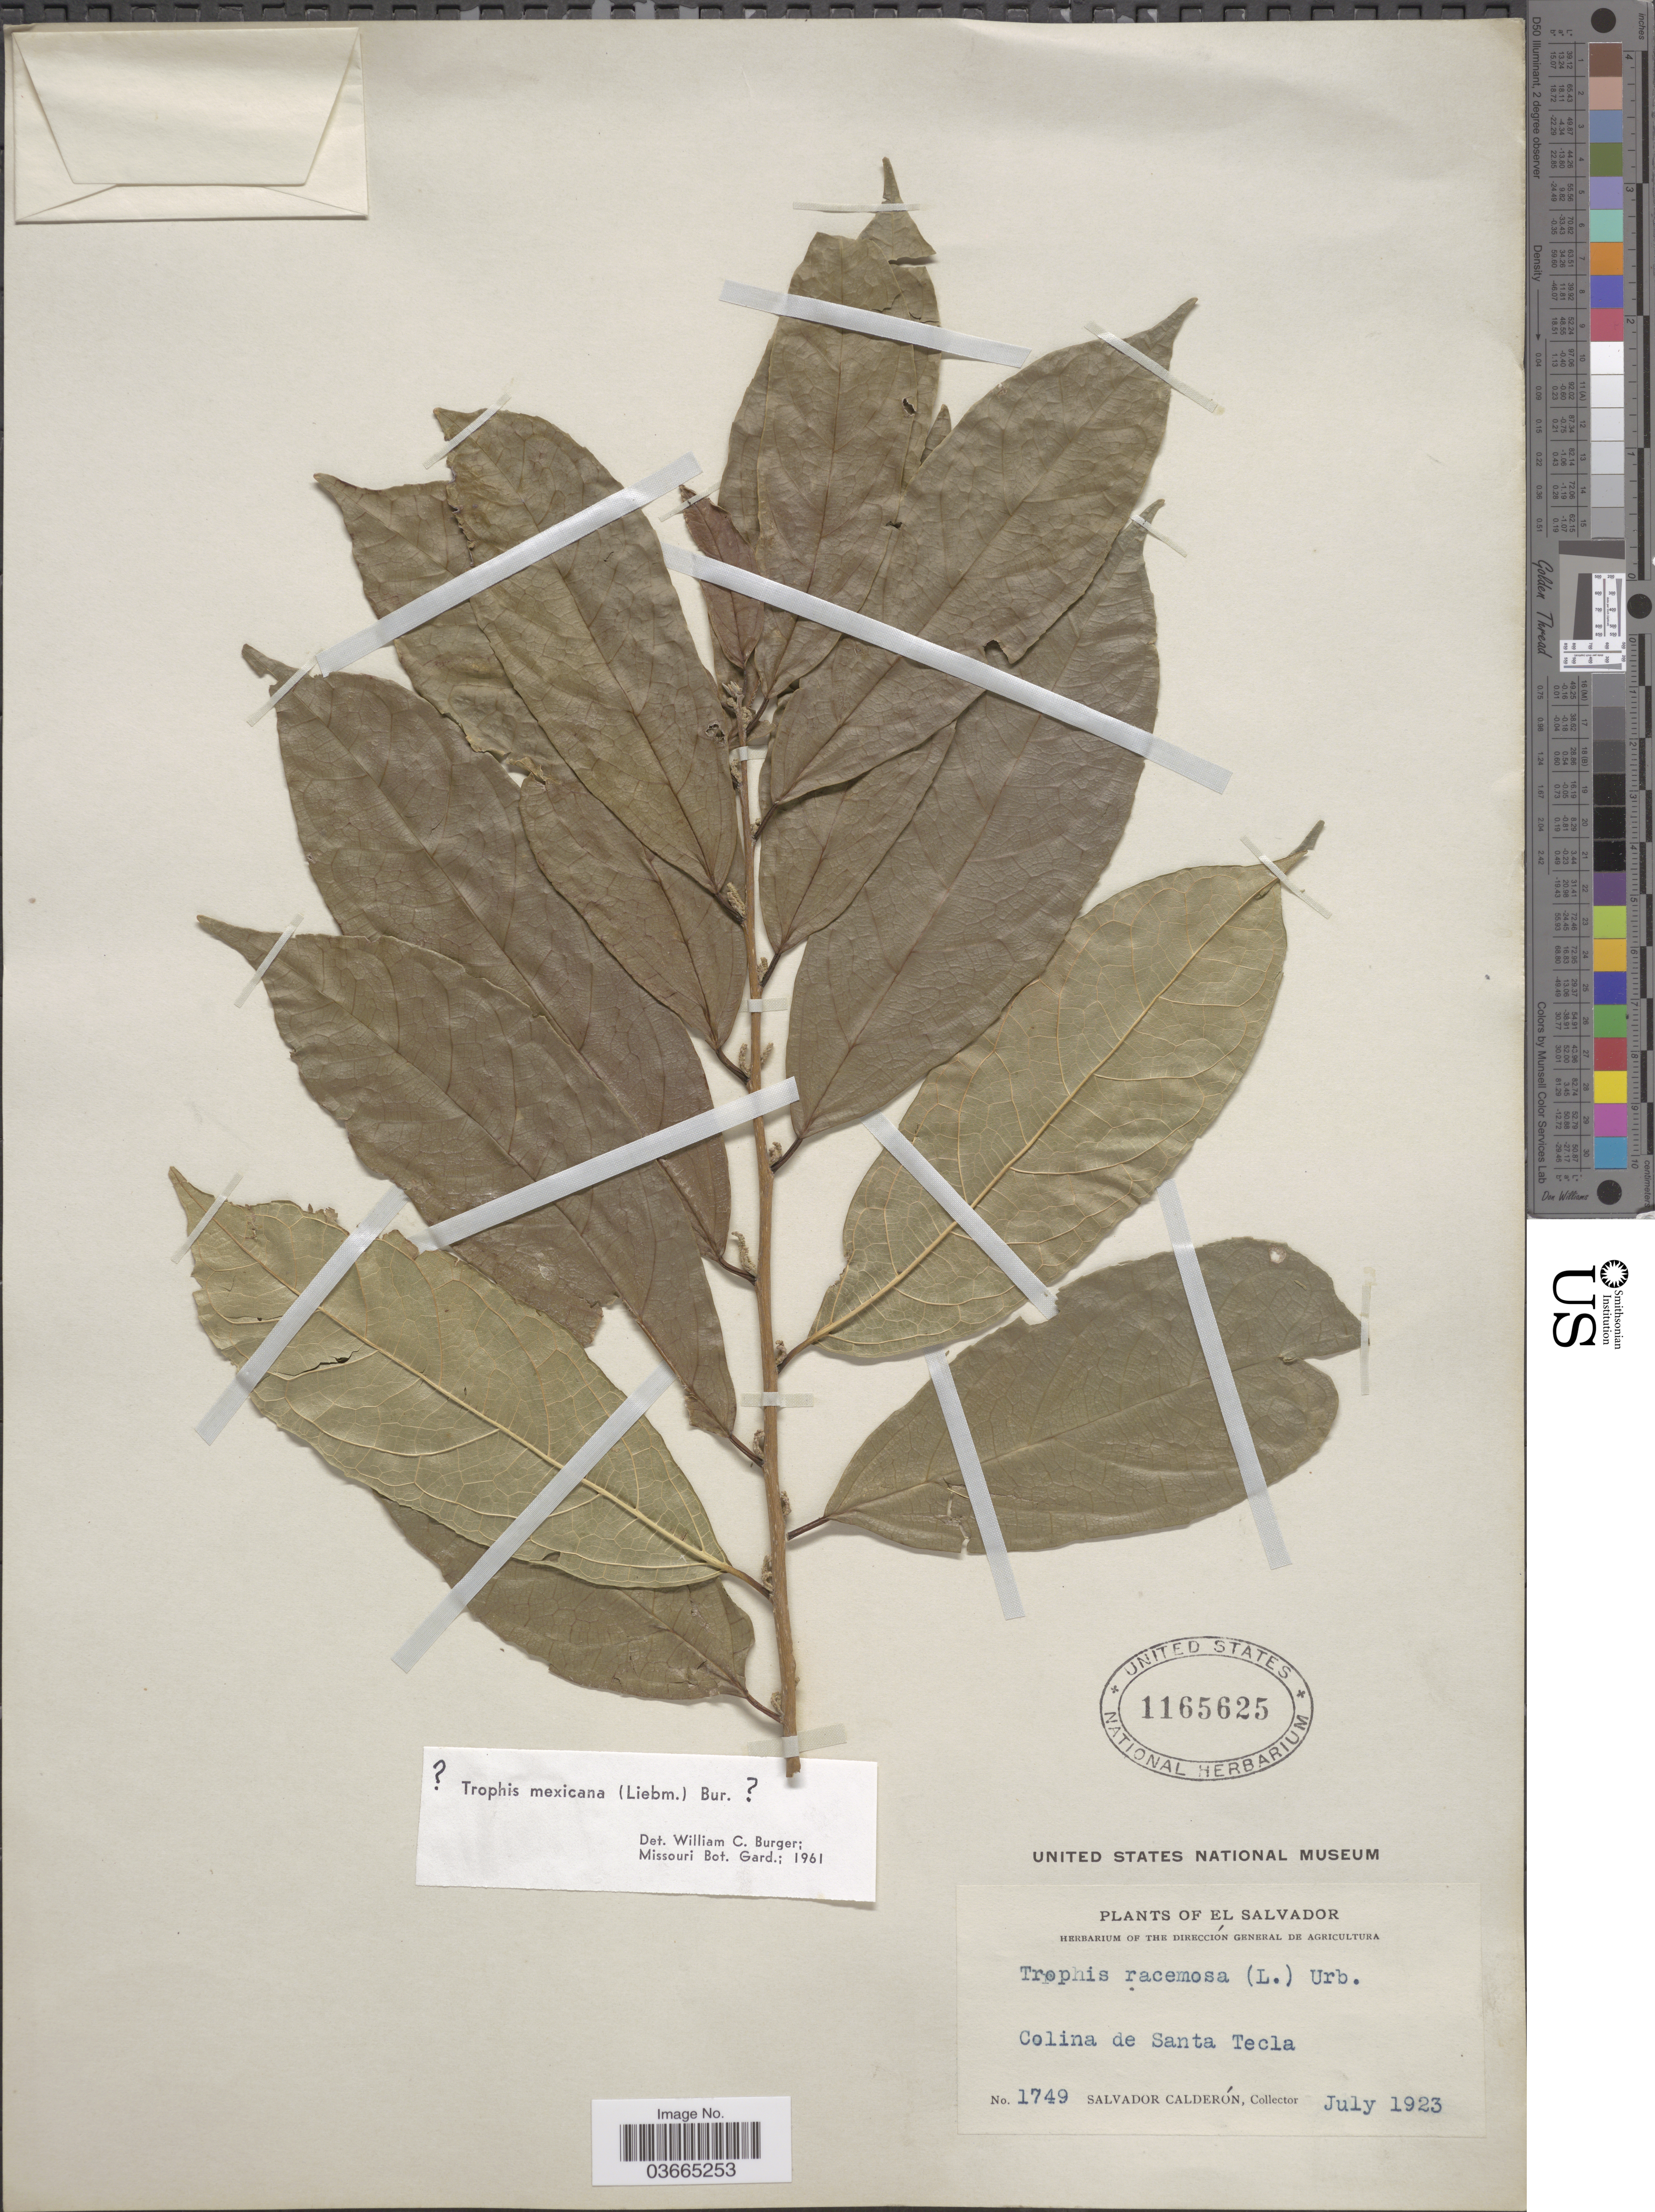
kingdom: Plantae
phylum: Tracheophyta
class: Magnoliopsida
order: Rosales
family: Moraceae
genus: Trophis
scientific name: Trophis mexicana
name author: (Liebm.) Bureau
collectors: S. Calderón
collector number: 1749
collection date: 1923-07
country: El Salvador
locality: Colina de Santa Tecla.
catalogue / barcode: US 1165625